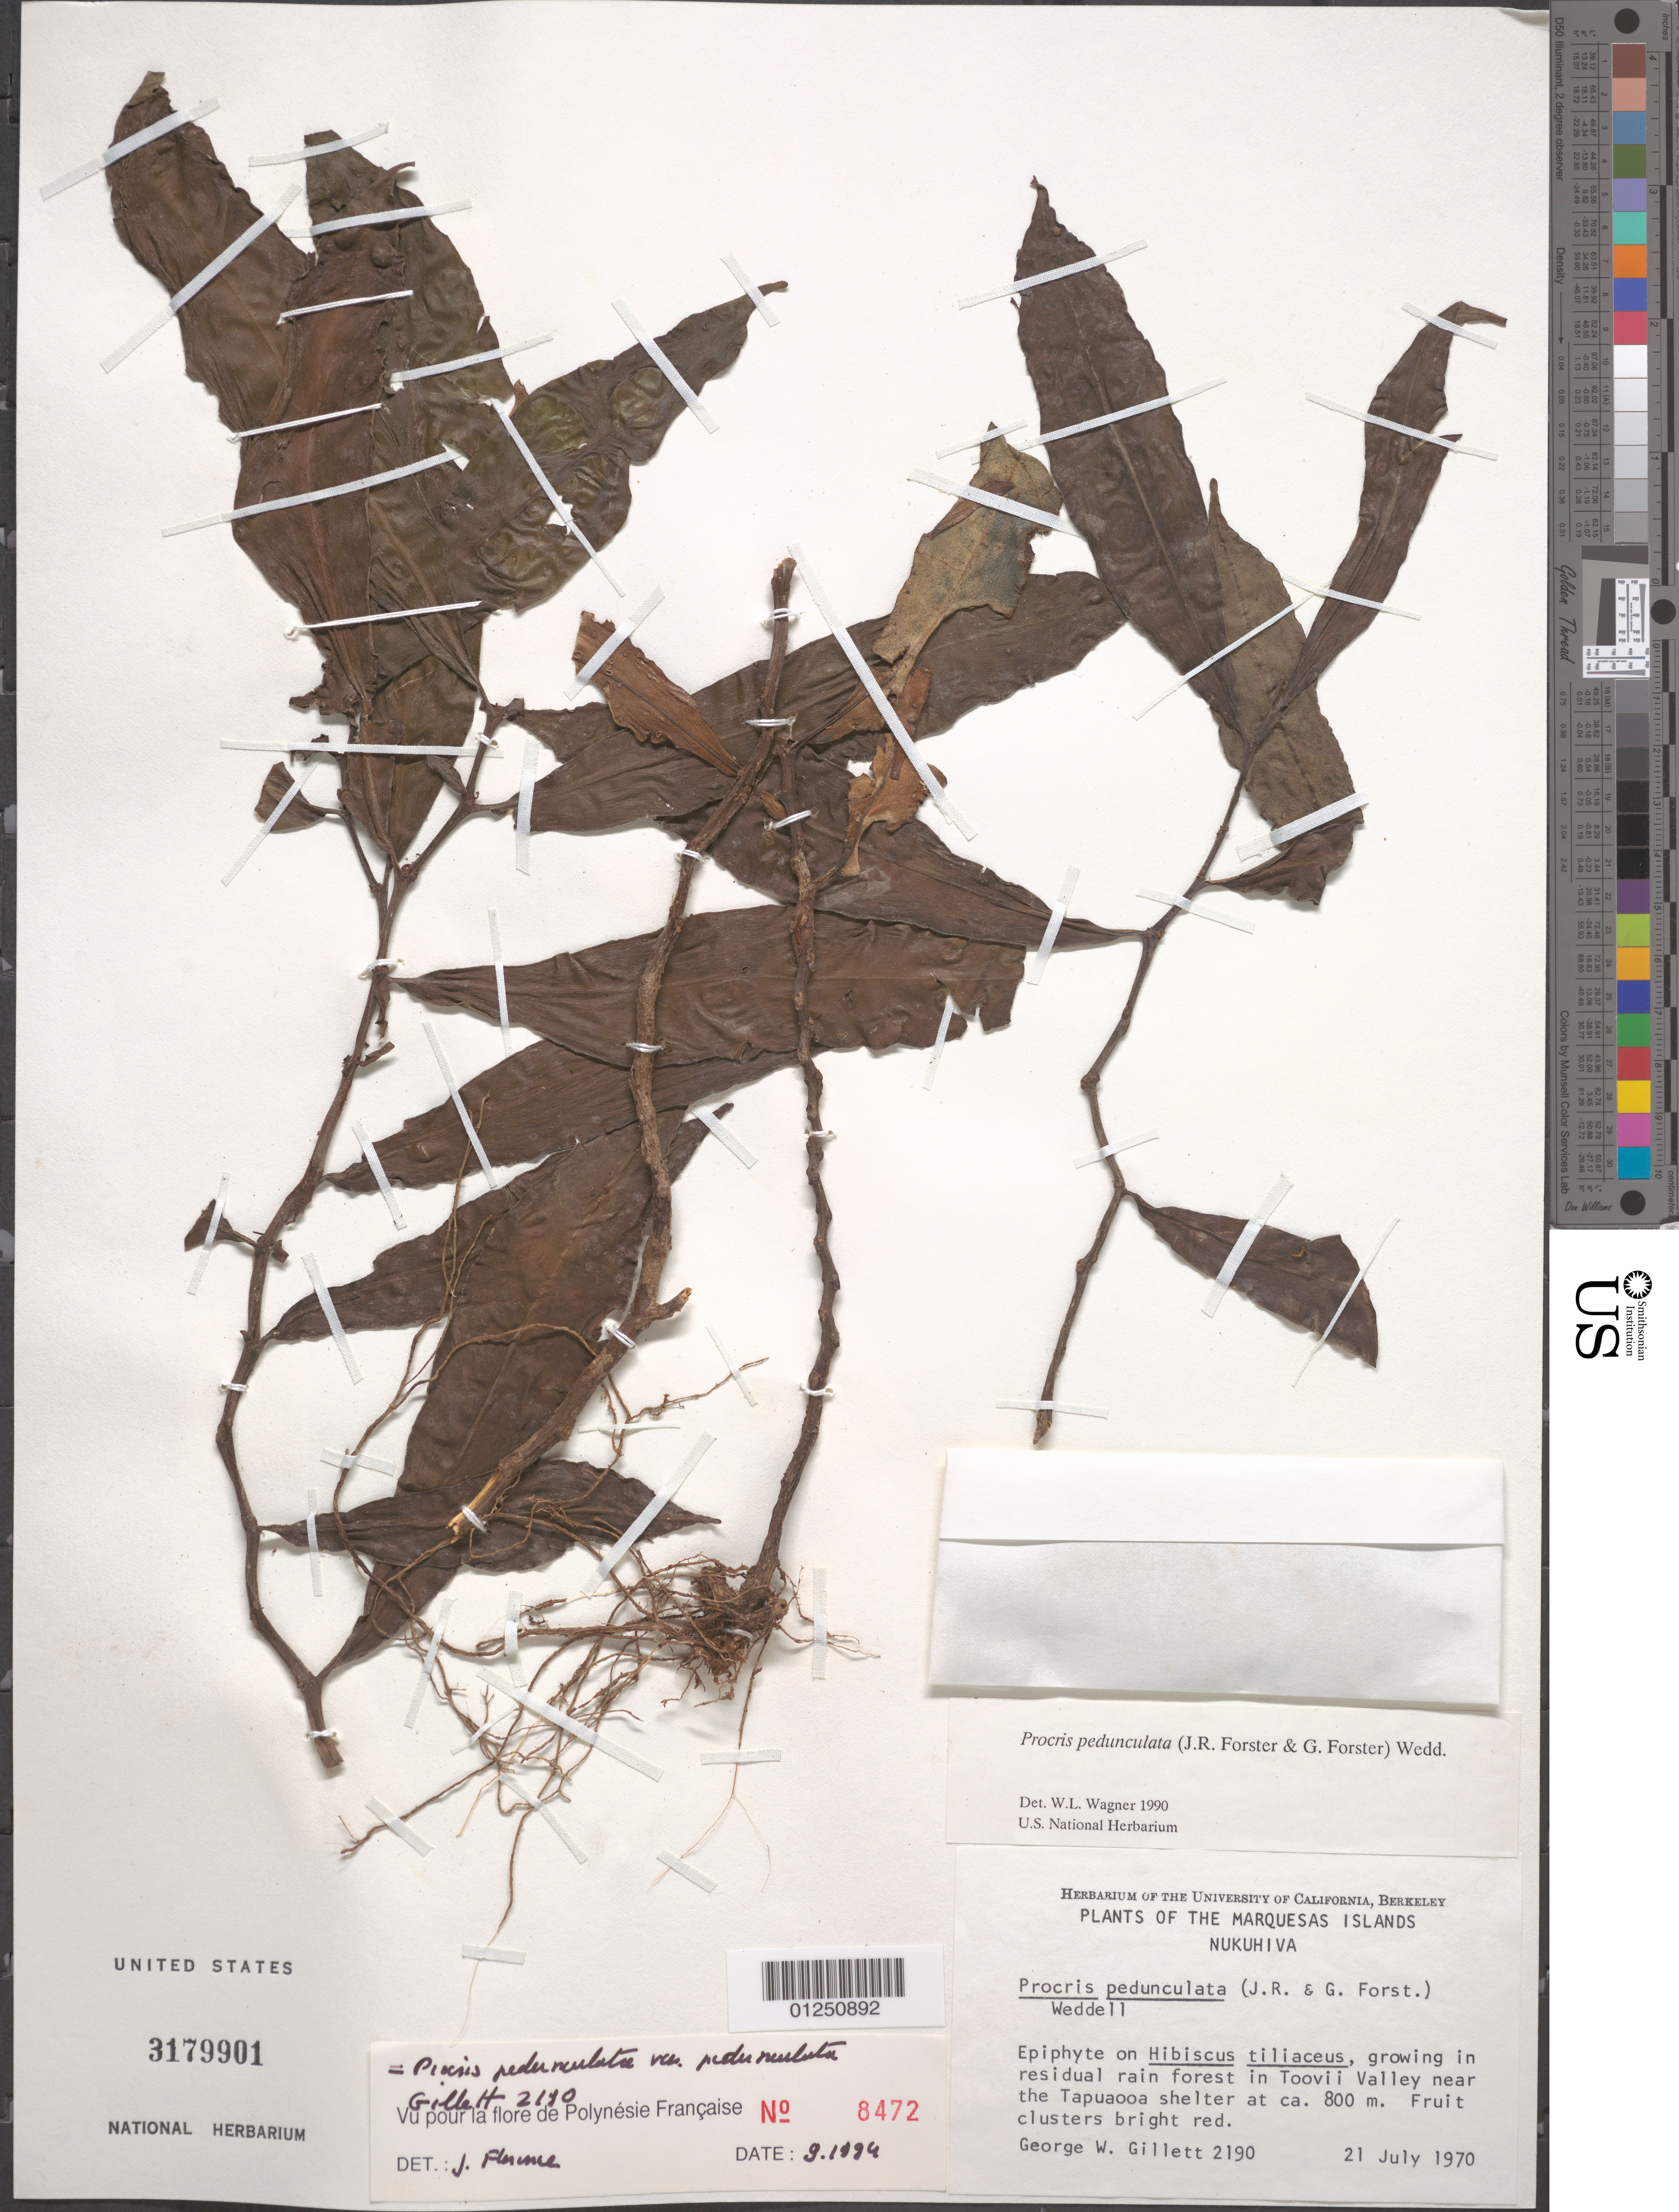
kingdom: Plantae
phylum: Tracheophyta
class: Magnoliopsida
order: Rosales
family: Urticaceae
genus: Procris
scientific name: Procris pedunculata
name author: (J.R. Forst. & G. Forst.) Wedd.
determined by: Wagner, W. L., (BOT), Smithsonian Institution - National Museum of Natural History (UNITED STATES)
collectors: G. Gillett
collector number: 2190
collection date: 1970-07-21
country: French Polynesia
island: Nuku Hiva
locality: Toovii Valley, near Tapuaooa shelter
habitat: Rain forest epiphyte on Hibiscus tiliaceus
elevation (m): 800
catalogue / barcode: US 3179901